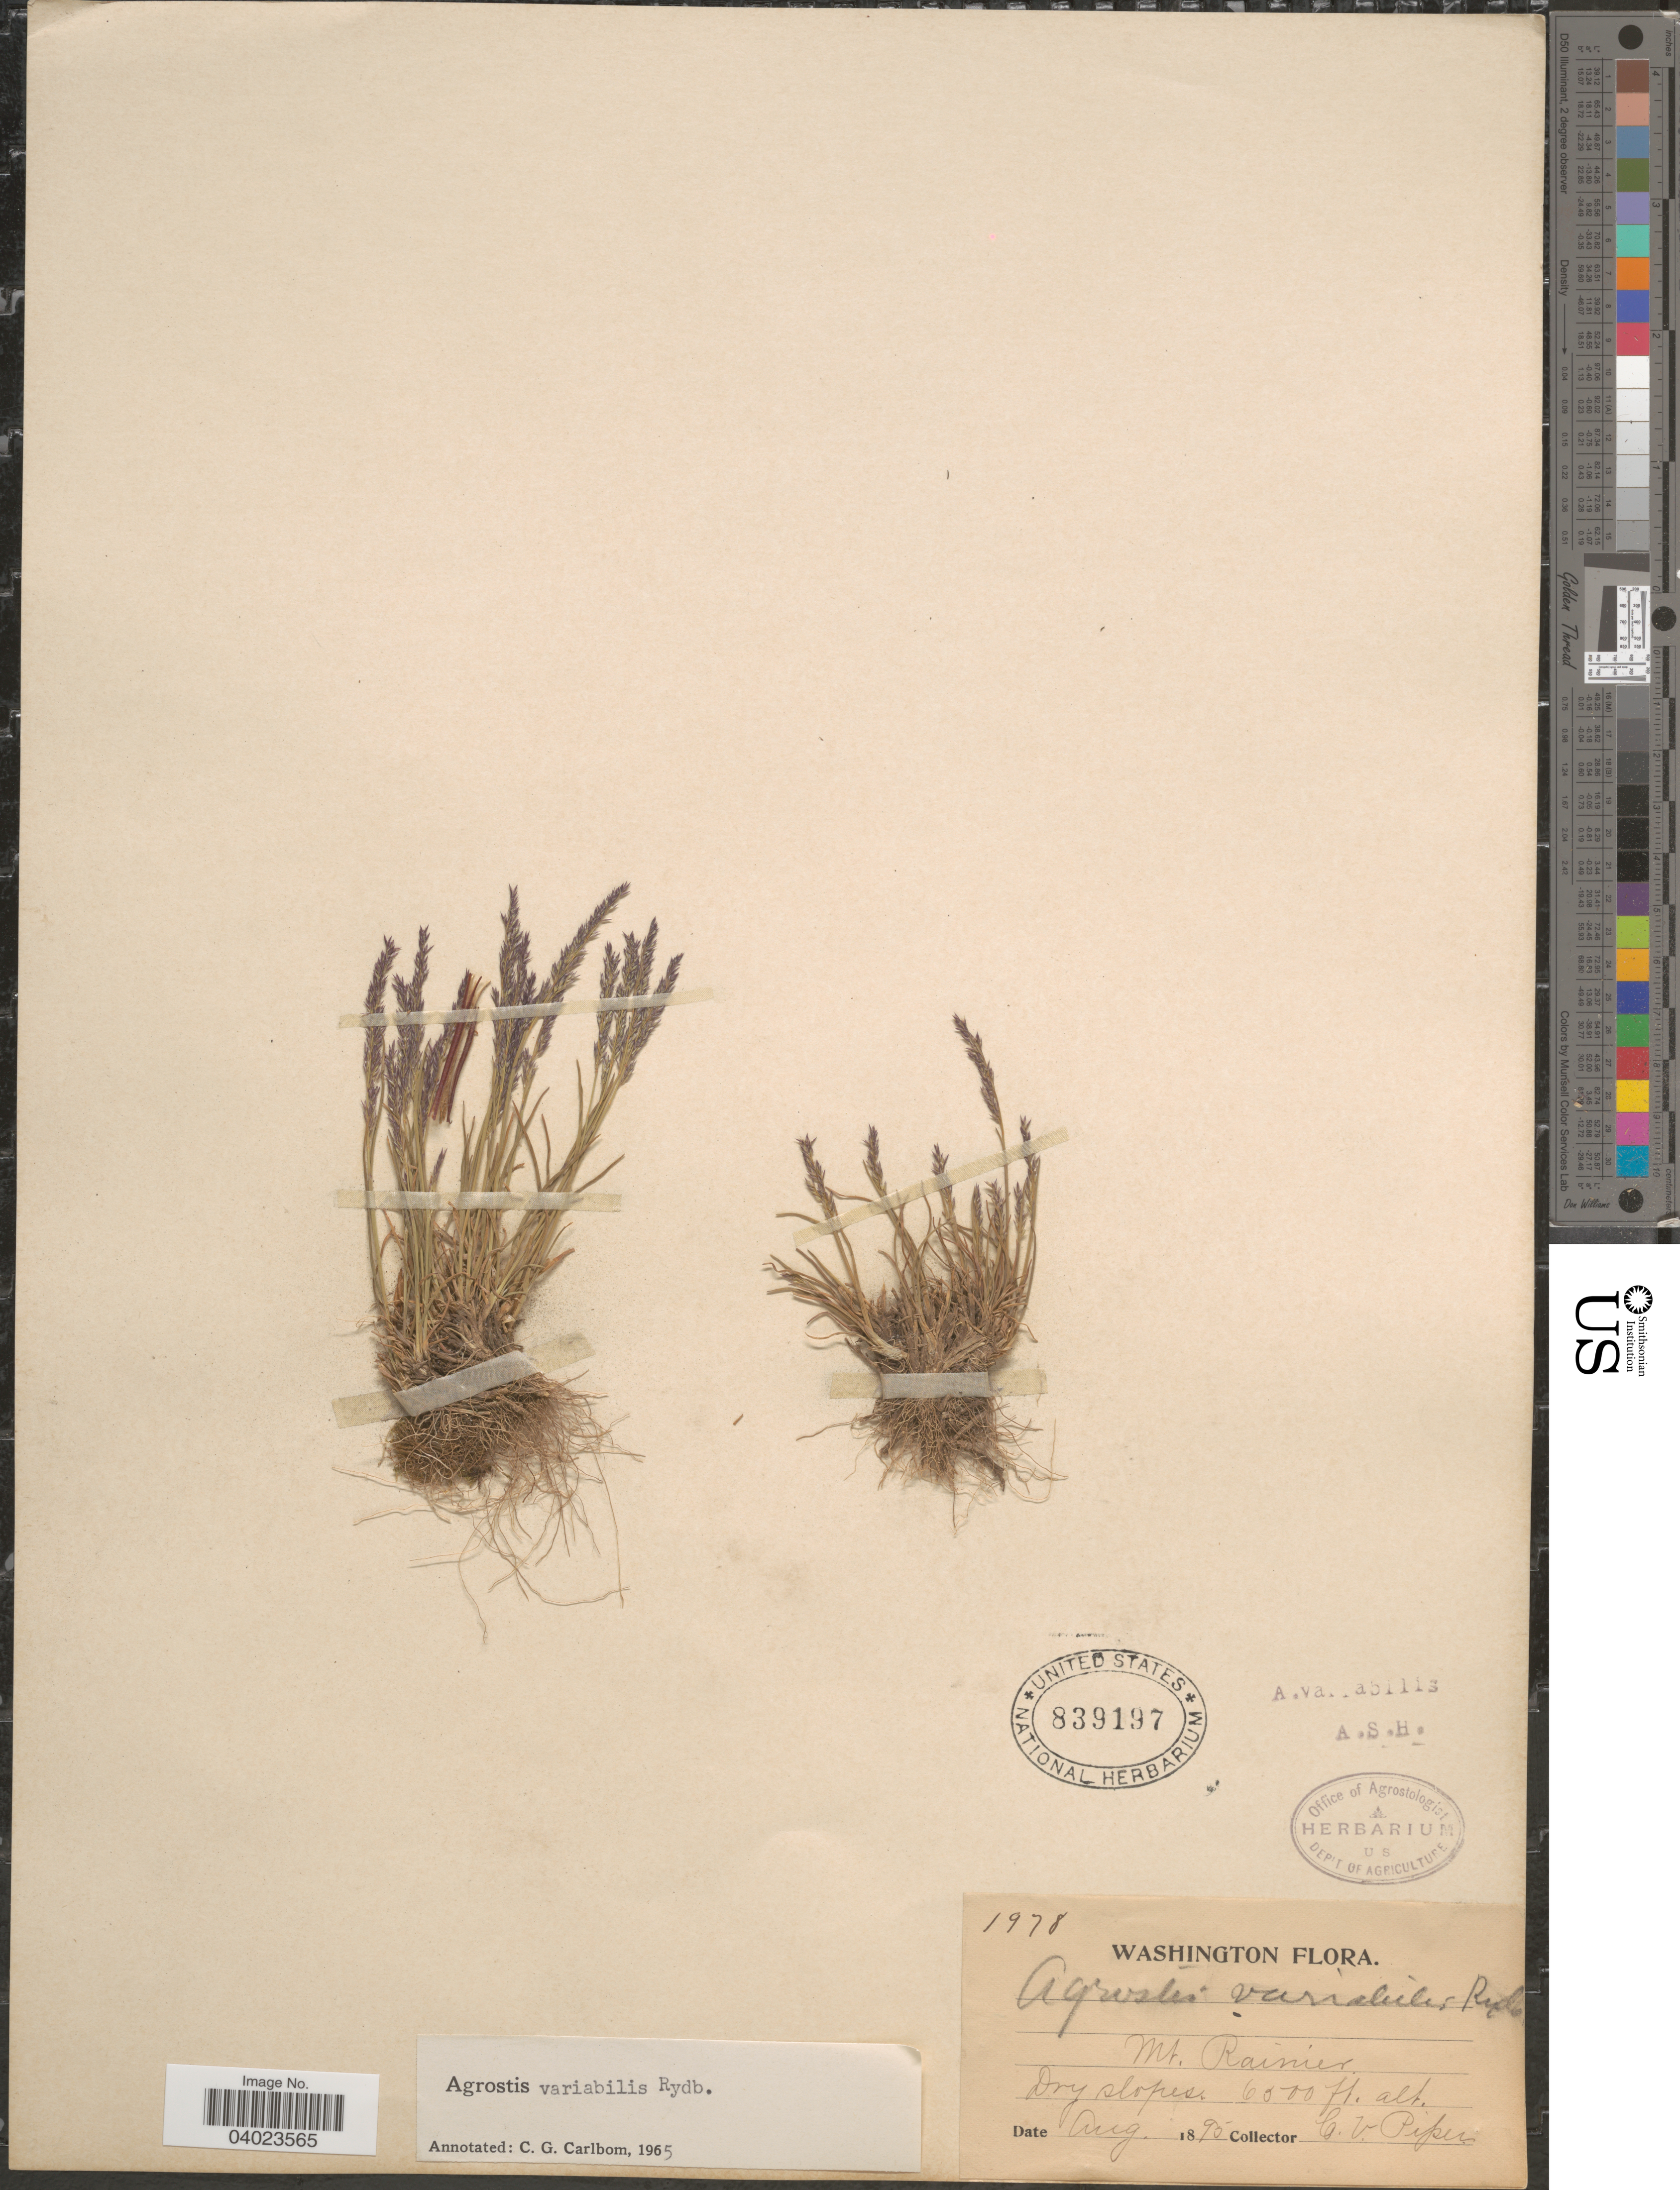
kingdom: Plantae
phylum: Tracheophyta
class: Liliopsida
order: Poales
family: Poaceae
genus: Agrostis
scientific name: Agrostis variabilis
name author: Rydb.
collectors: C. V. Piper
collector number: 1978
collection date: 1895-08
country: United States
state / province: Washington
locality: Mt. Rainier.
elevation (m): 1981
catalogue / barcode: US 839197